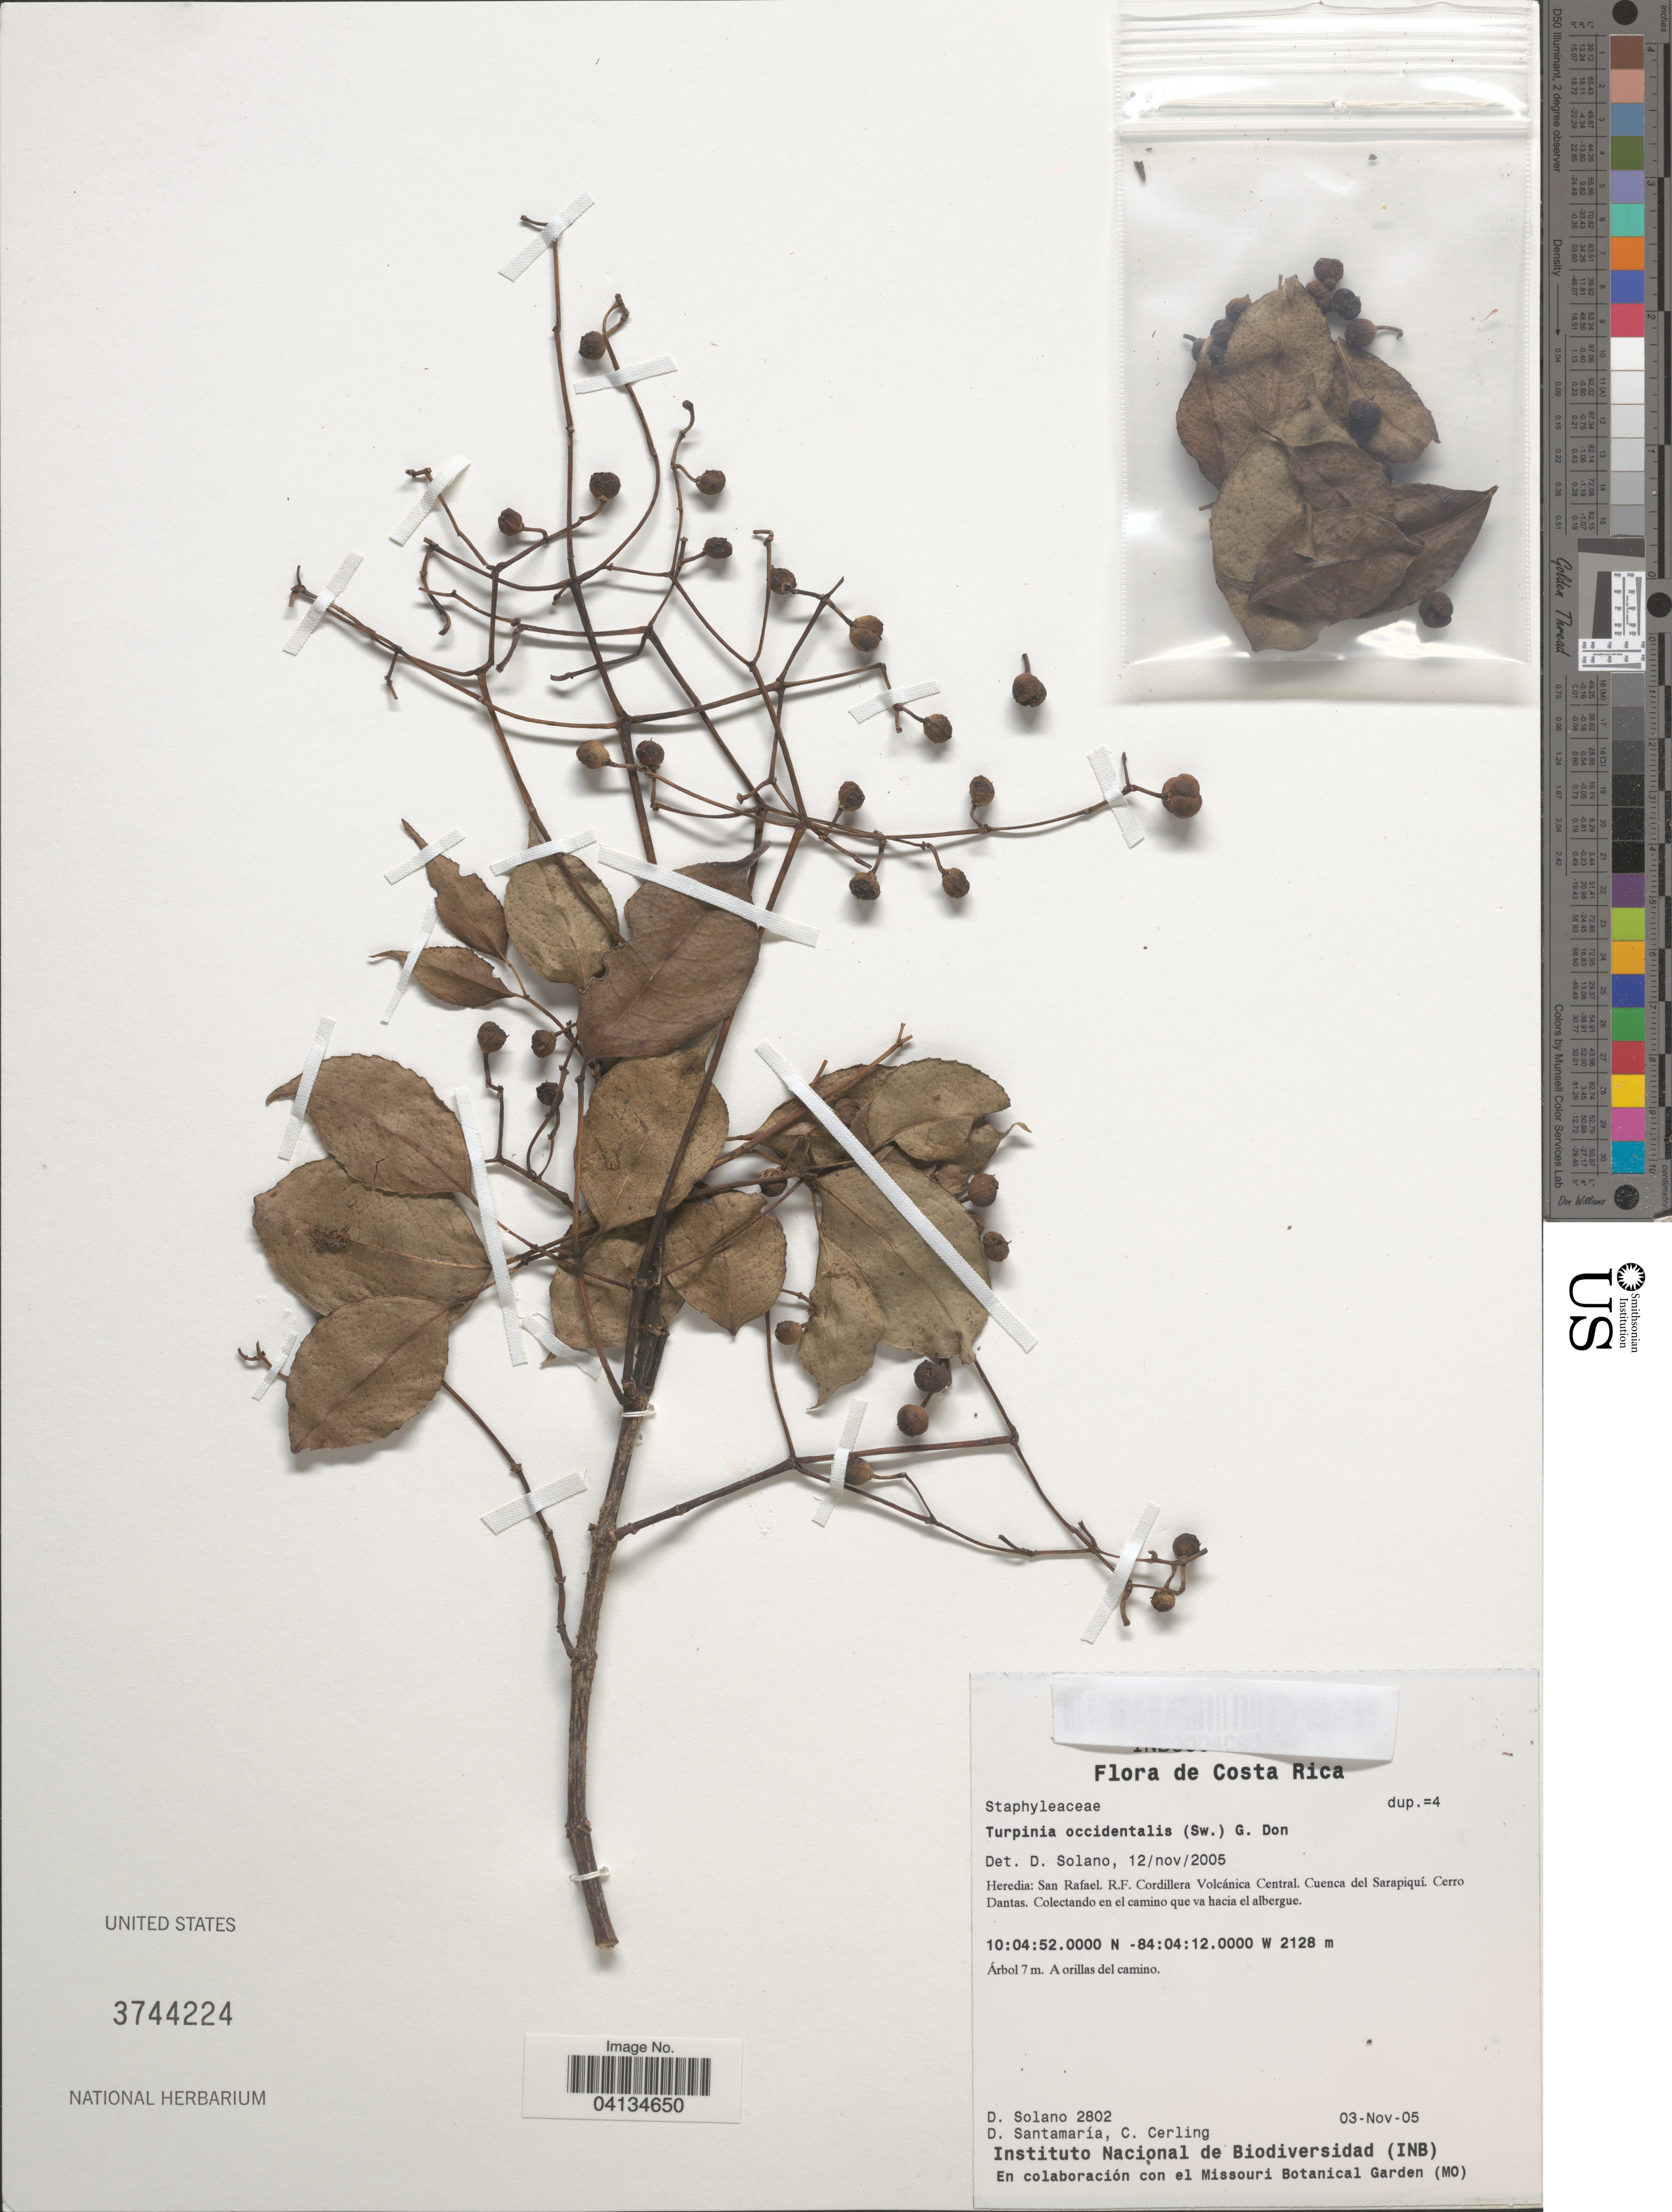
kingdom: Plantae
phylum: Tracheophyta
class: Magnoliopsida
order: Crossosomatales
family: Staphyleaceae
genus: Turpinia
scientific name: Turpinia occidentalis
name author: (Sw.) G. Don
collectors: D. Solano, D. Santamaria & C. Cerling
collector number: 2802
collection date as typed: Transcribed d/m/y: 3/11/5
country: Costa Rica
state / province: Heredia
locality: San Rafael. R.F. Cordillera Volcánica Central. Cuenca del Sarapiquí. Cerro Dantas.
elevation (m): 2128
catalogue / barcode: US 3744224